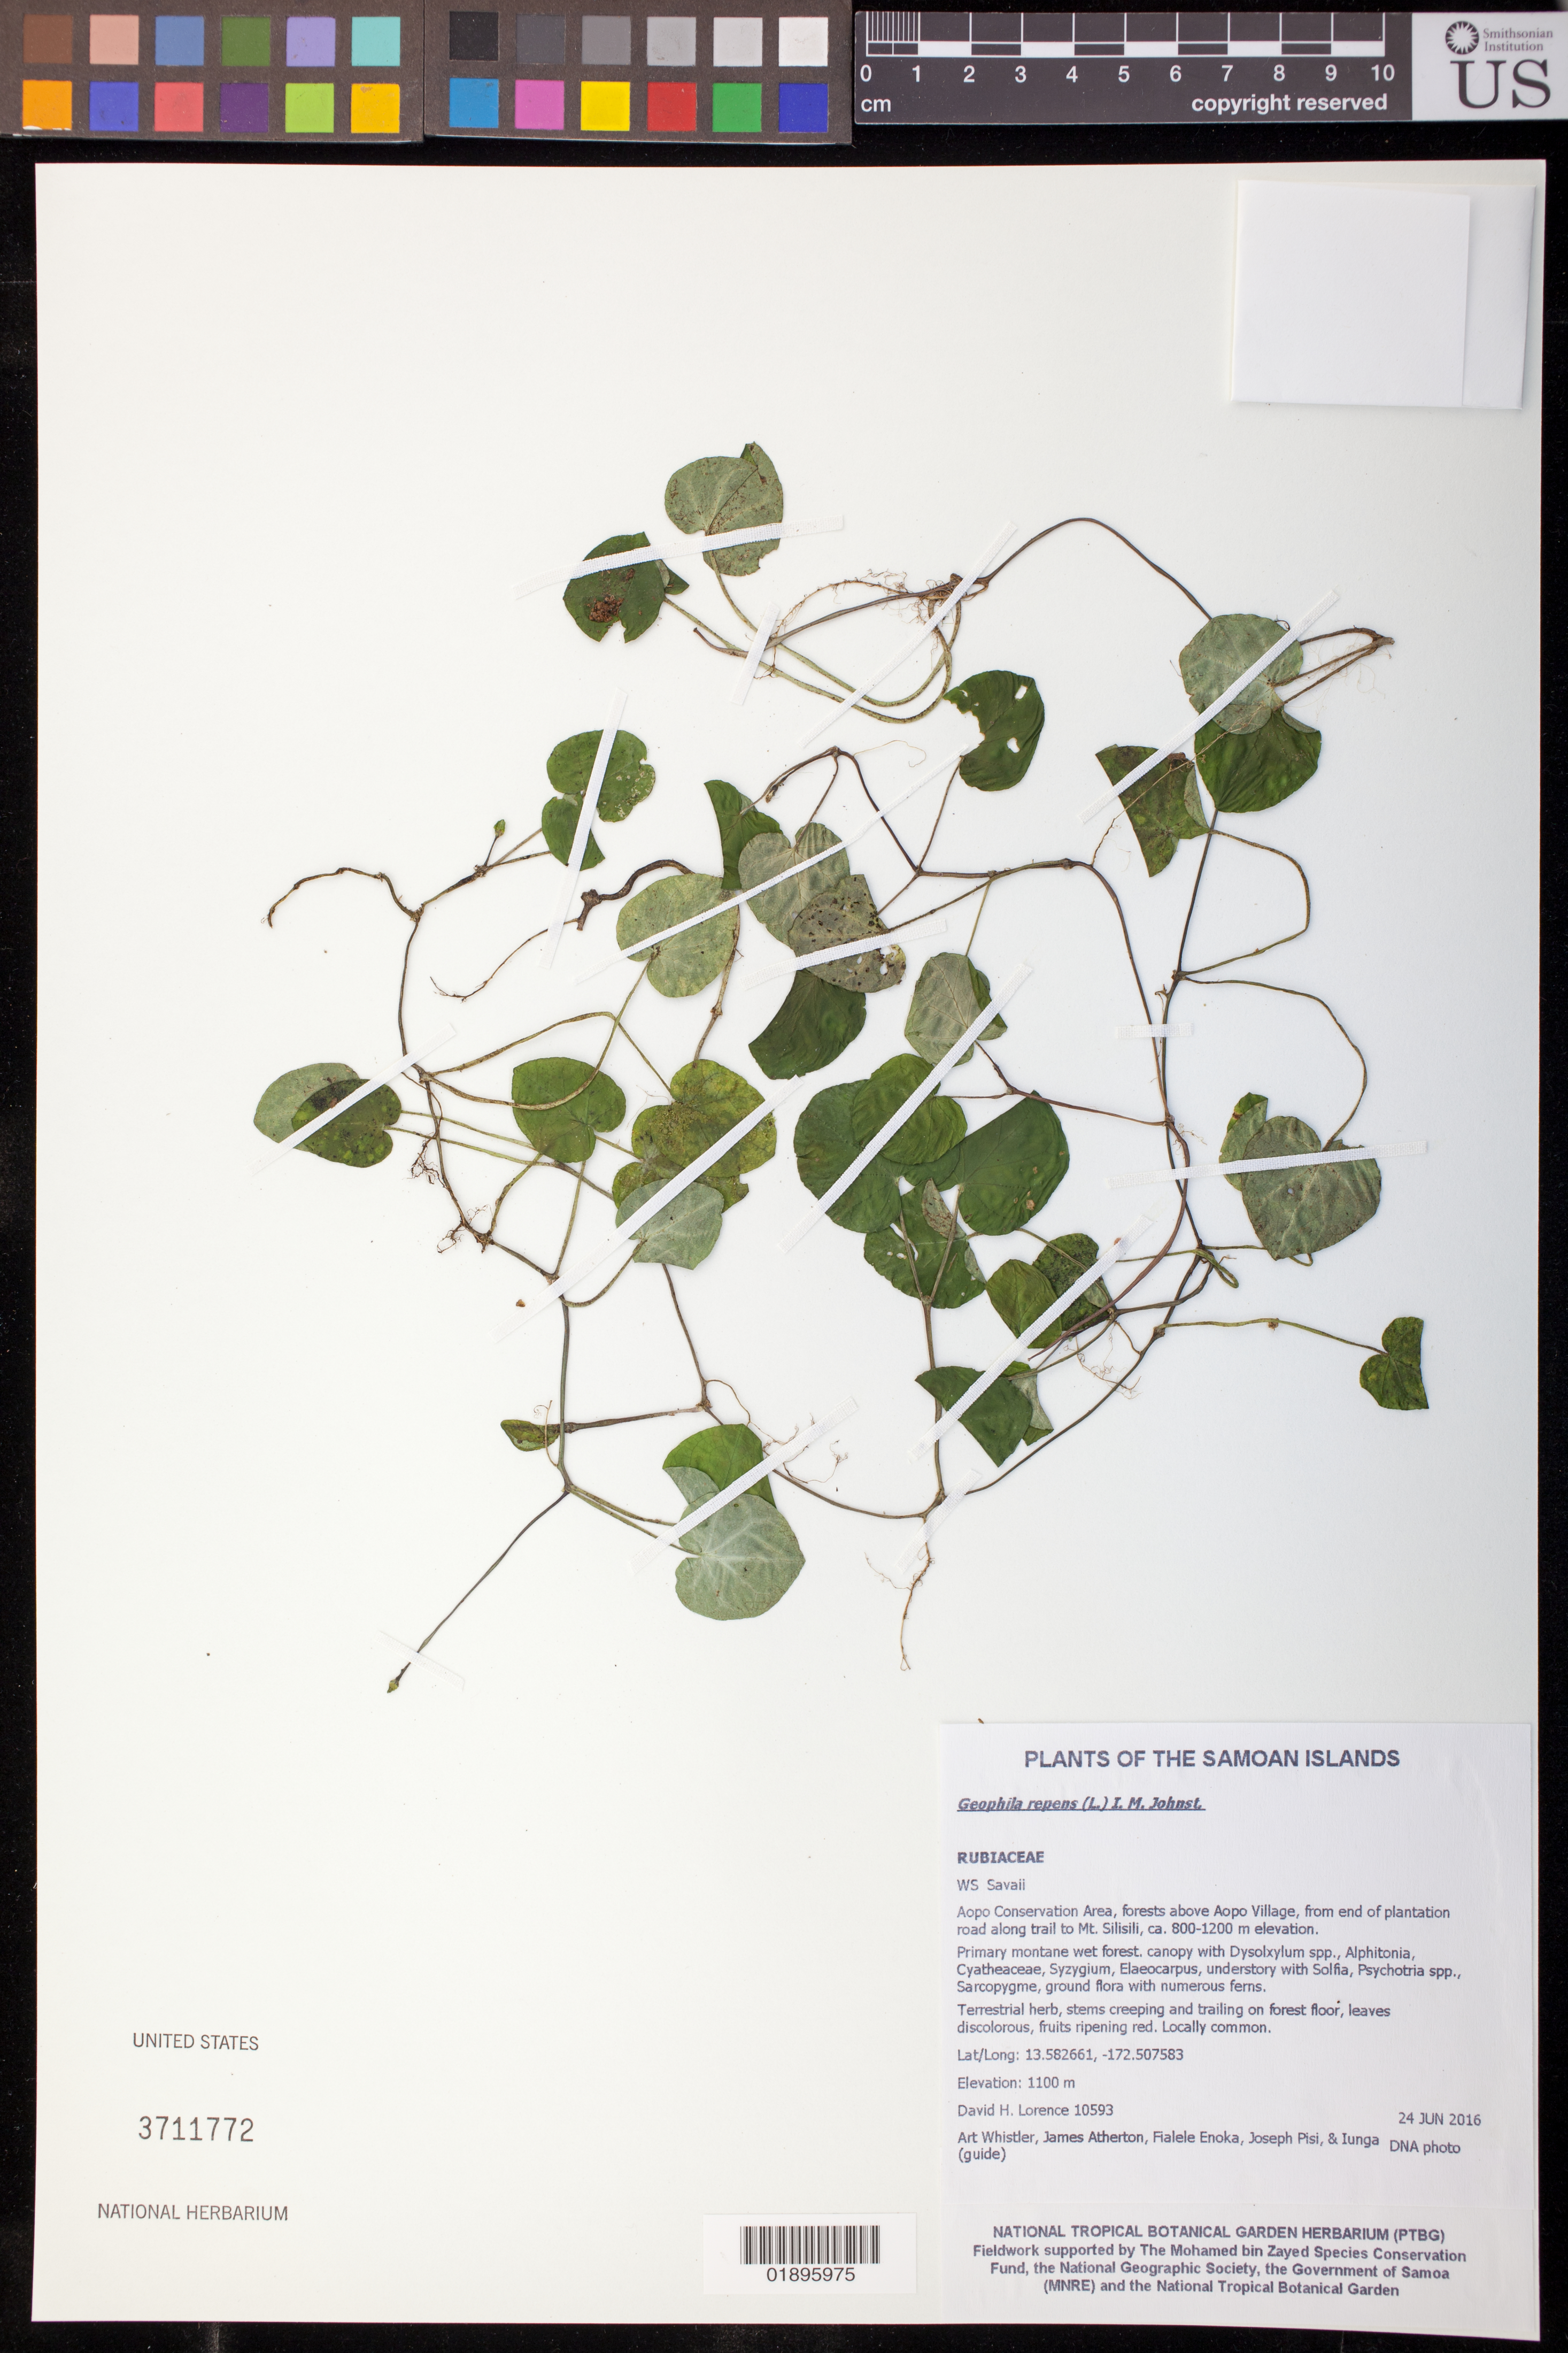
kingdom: Plantae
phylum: Tracheophyta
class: Magnoliopsida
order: Gentianales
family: Rubiaceae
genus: Geophila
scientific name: Geophila repens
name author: (L.) I.M. Johnst.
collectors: D. Lorence, A. Whistler, J. Atherton, F. Enoka & J. Pisi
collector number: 10593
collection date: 2016-06-24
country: Samoa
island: Savai'i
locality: Aopo Conservation Area, forests above Aopo Village, from end of plantation road along trail to Mt. Silisili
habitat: Primary montane wet forest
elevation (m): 1100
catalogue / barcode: US 3711772